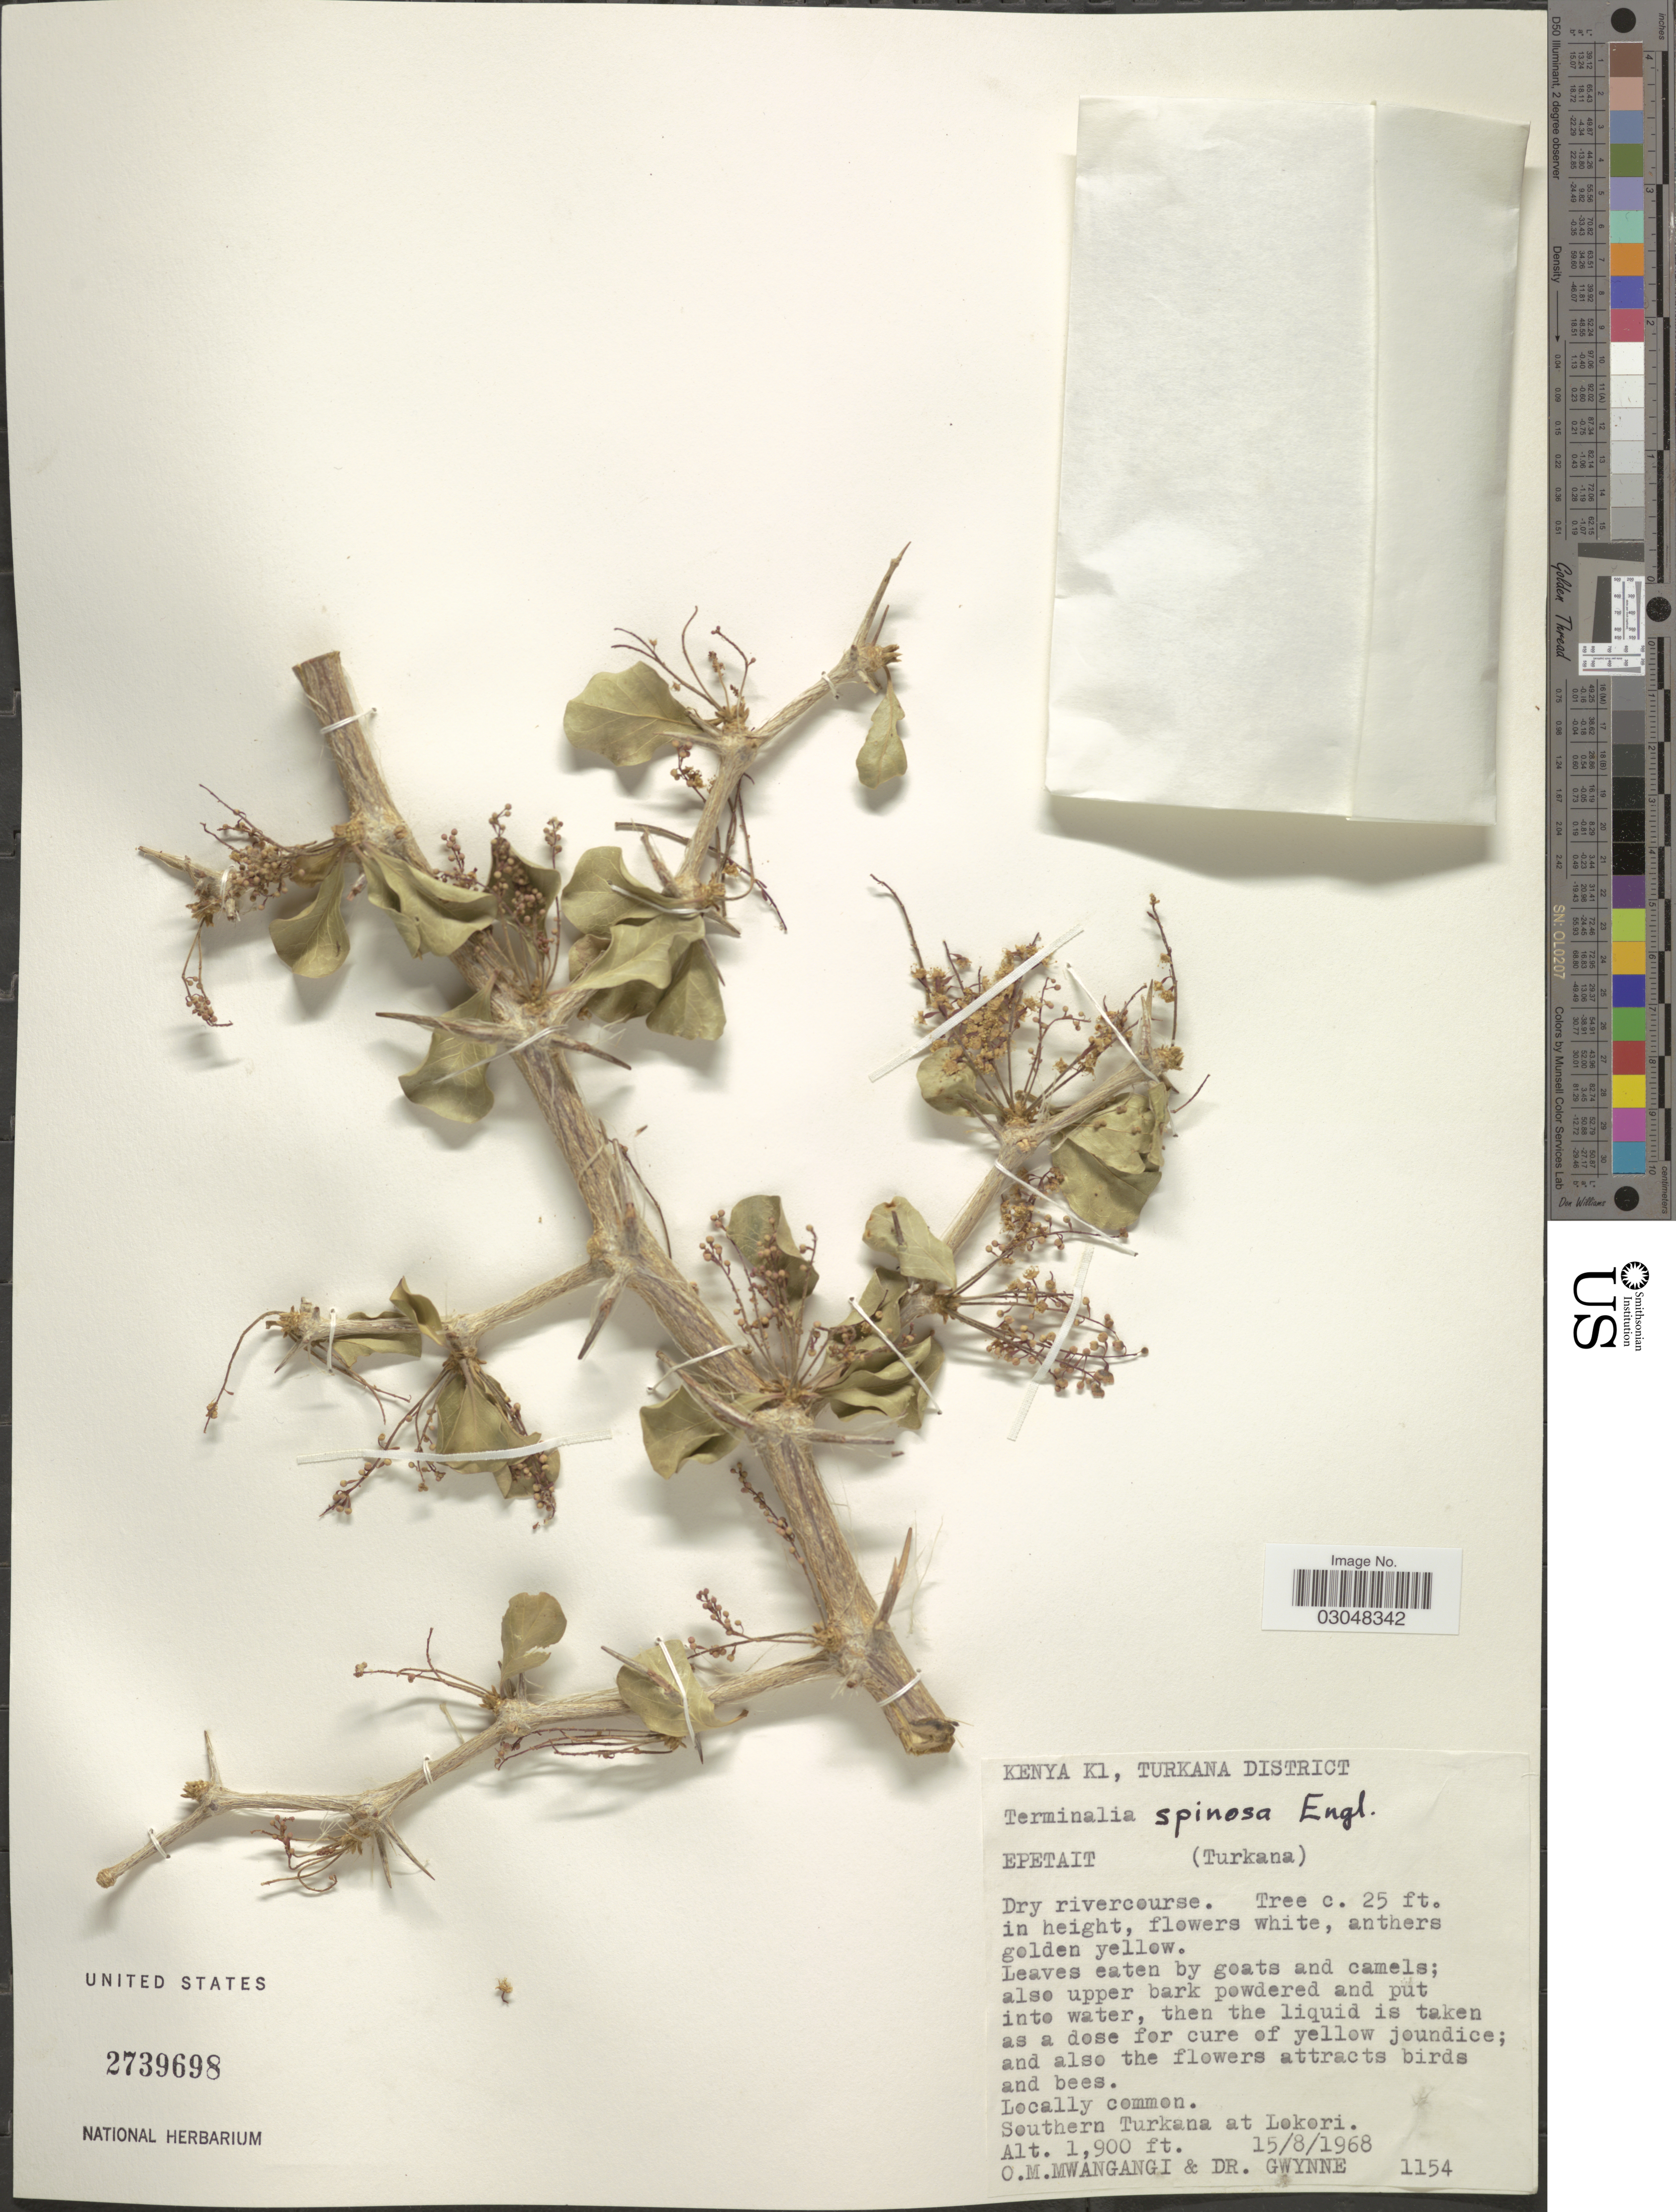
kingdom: Plantae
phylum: Tracheophyta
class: Magnoliopsida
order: Myrtales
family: Combretaceae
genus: Terminalia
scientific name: Terminalia spinosa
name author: Engl.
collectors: O. M. Mwangangi & -. Gwynne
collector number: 1154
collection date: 1968-08-15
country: Kenya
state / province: Turkana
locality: K1, Turkana District. Southern Turkana at Lokori.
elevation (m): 579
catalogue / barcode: US 2739698